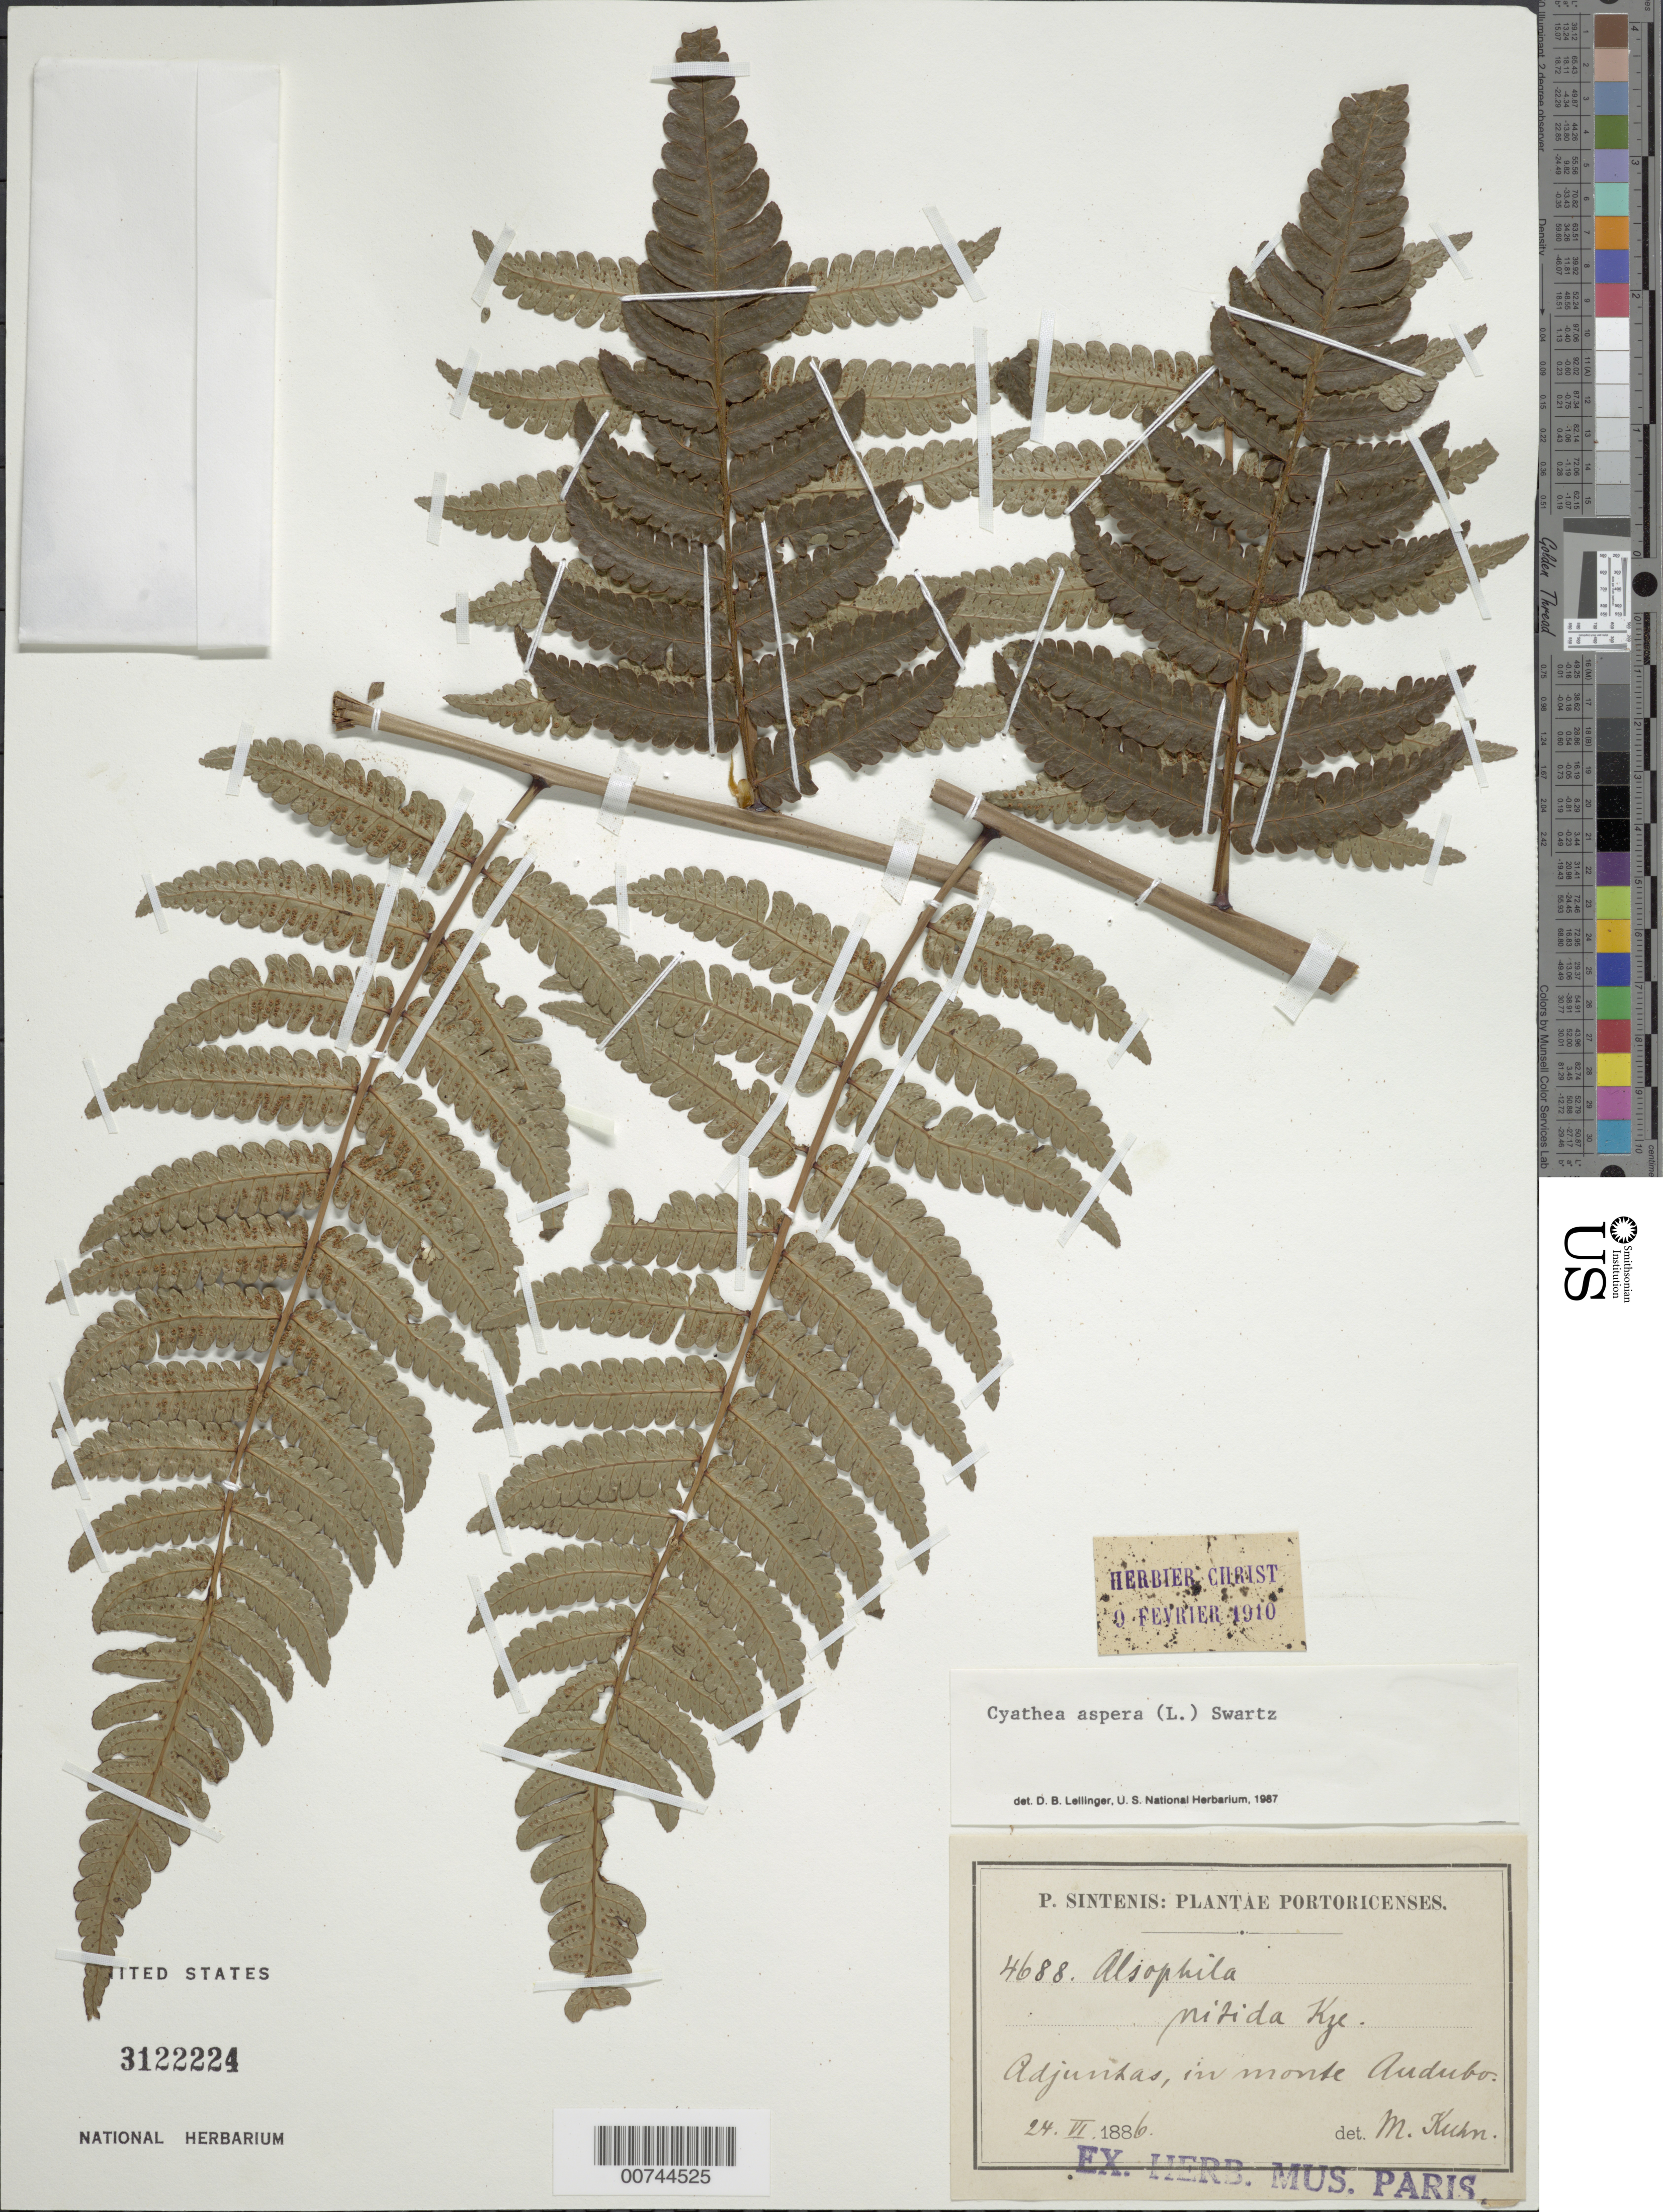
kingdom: Plantae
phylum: Tracheophyta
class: Polypodiopsida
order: Cyatheales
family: Cyatheaceae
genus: Cyathea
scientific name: Cyathea borinquena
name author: (Maxon) Domin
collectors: P. Sintenis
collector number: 4688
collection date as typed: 24 Jun 1886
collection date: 1886-06-24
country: Puerto Rico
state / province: Adjuntas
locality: Adjuntas in Monte Audubo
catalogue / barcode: US 3122224